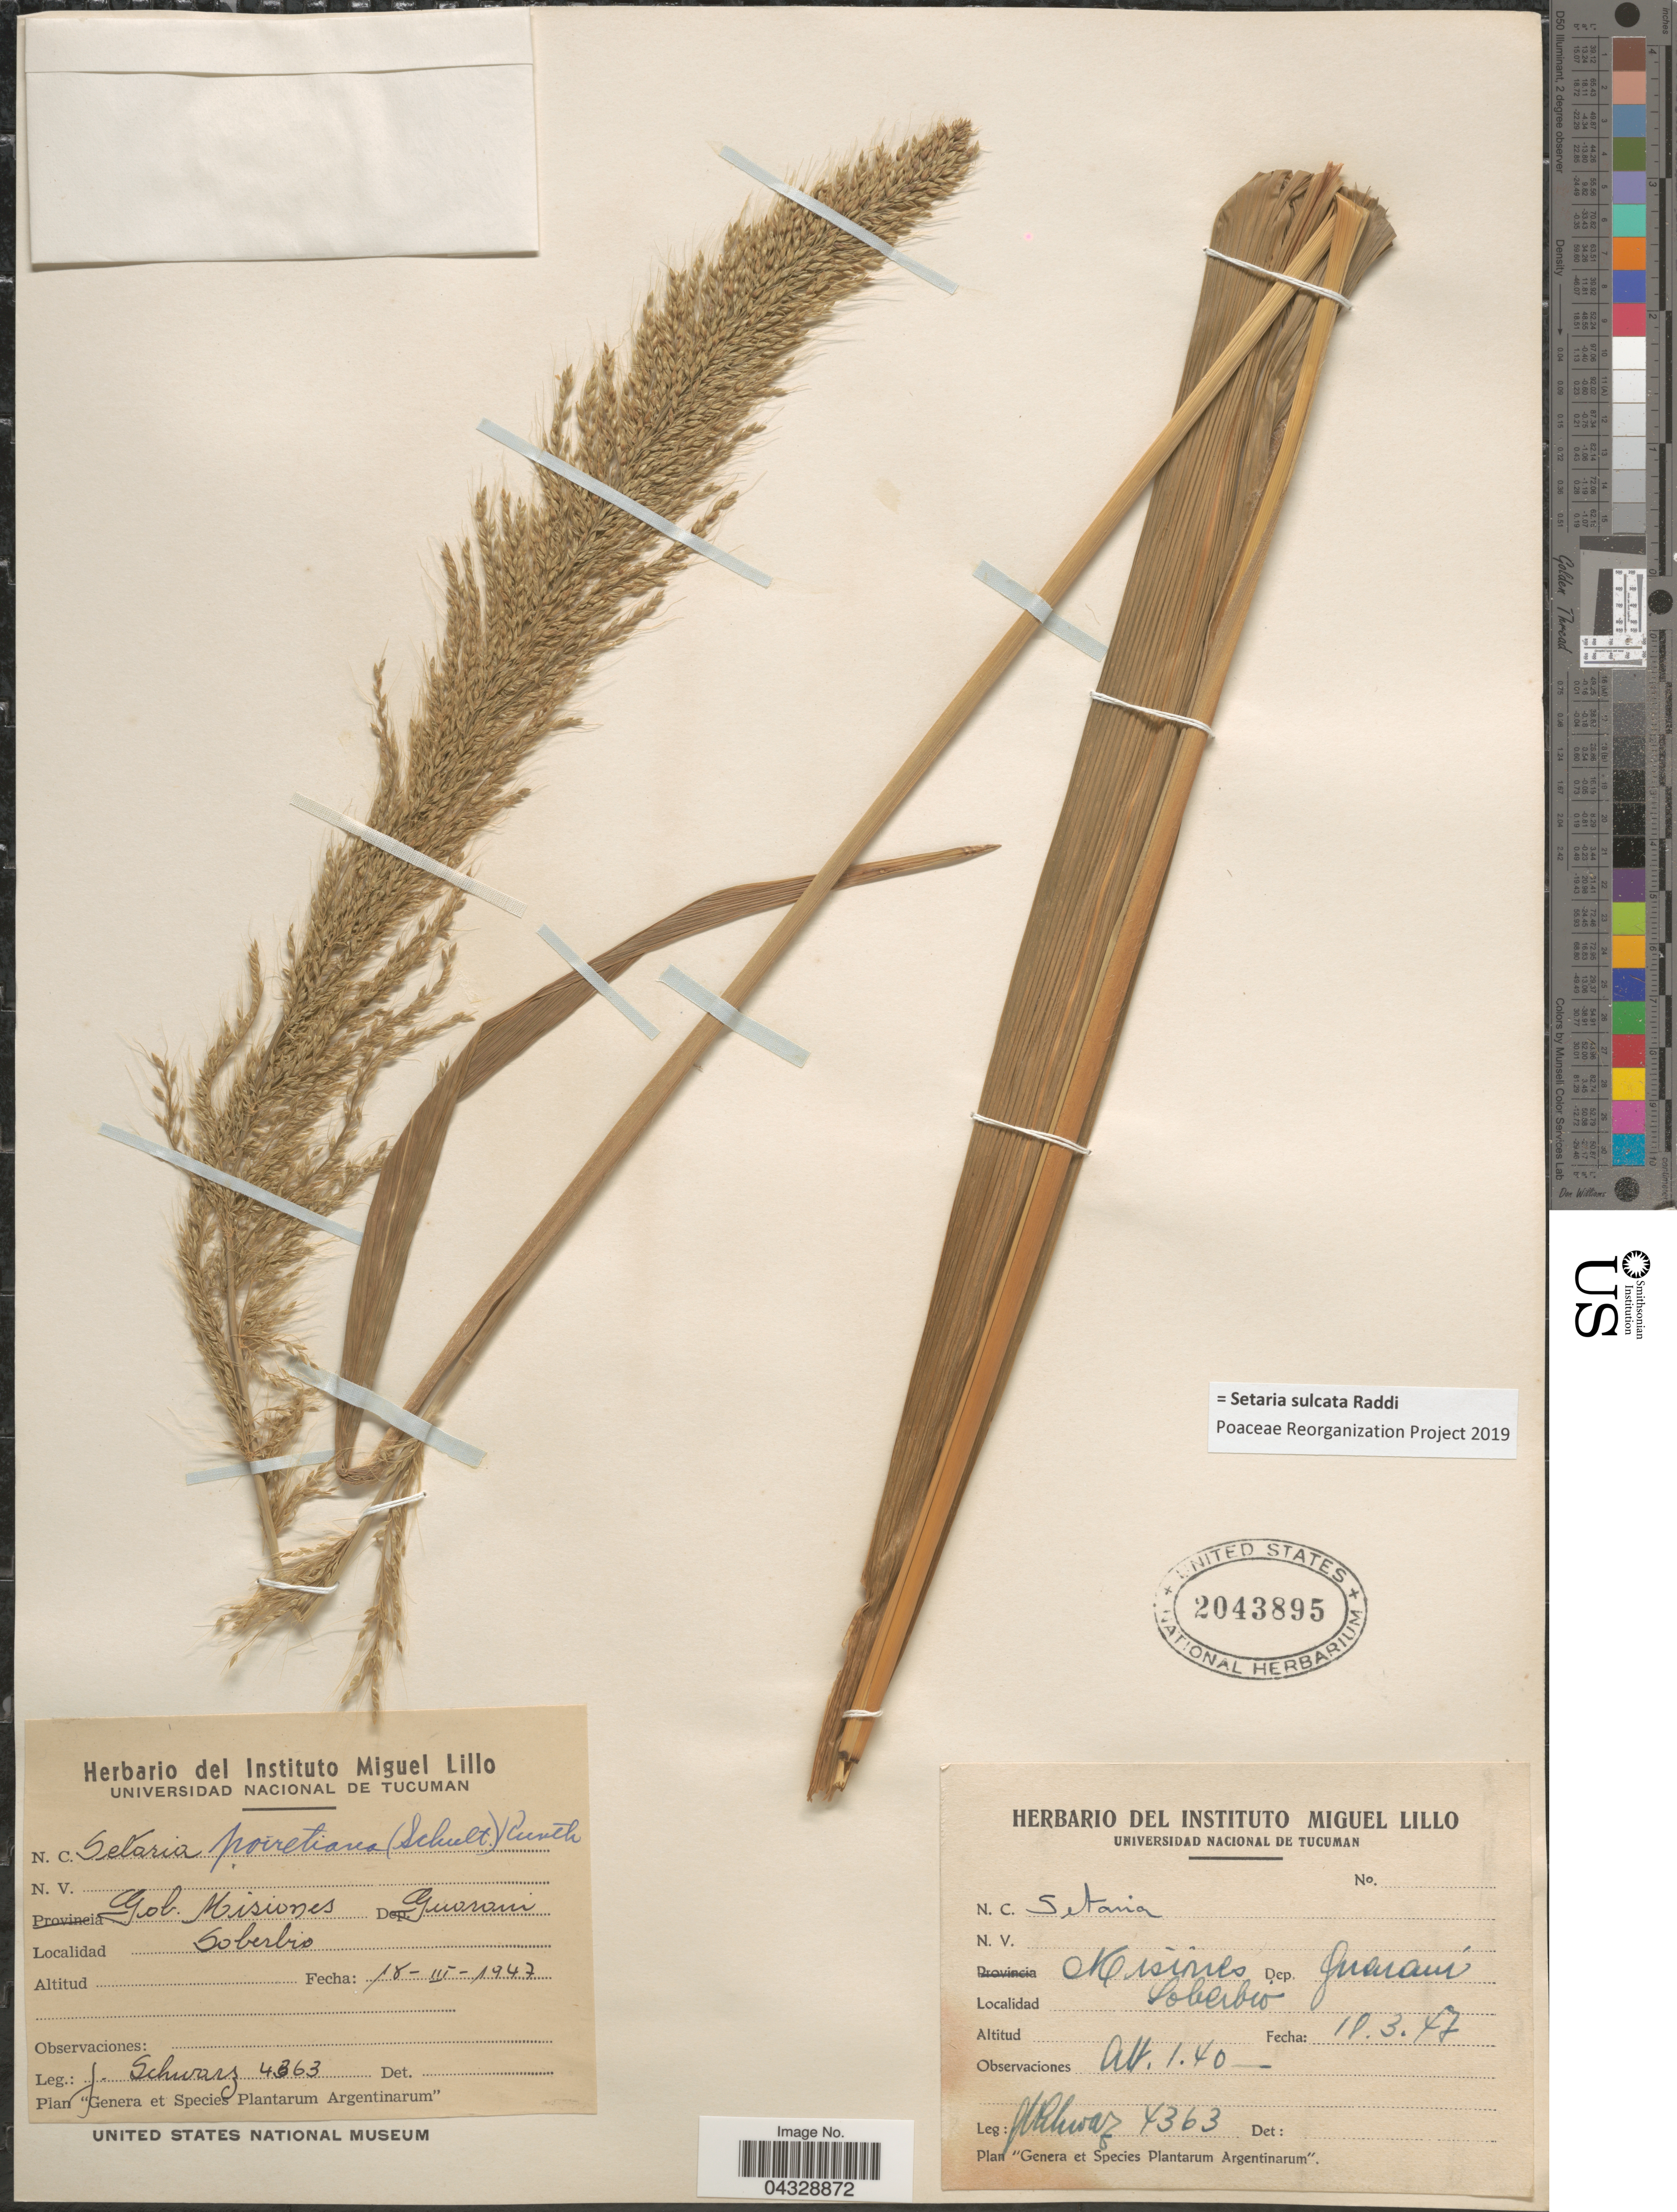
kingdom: Plantae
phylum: Tracheophyta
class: Liliopsida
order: Poales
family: Poaceae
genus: Setaria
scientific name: Setaria sulcata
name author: Raddi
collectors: J. Schwarz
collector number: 4363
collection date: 1947-03-18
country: Argentina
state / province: Misiones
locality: Gob. Misiones. Dep. Guarani. Soberbio.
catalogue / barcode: US 2043895